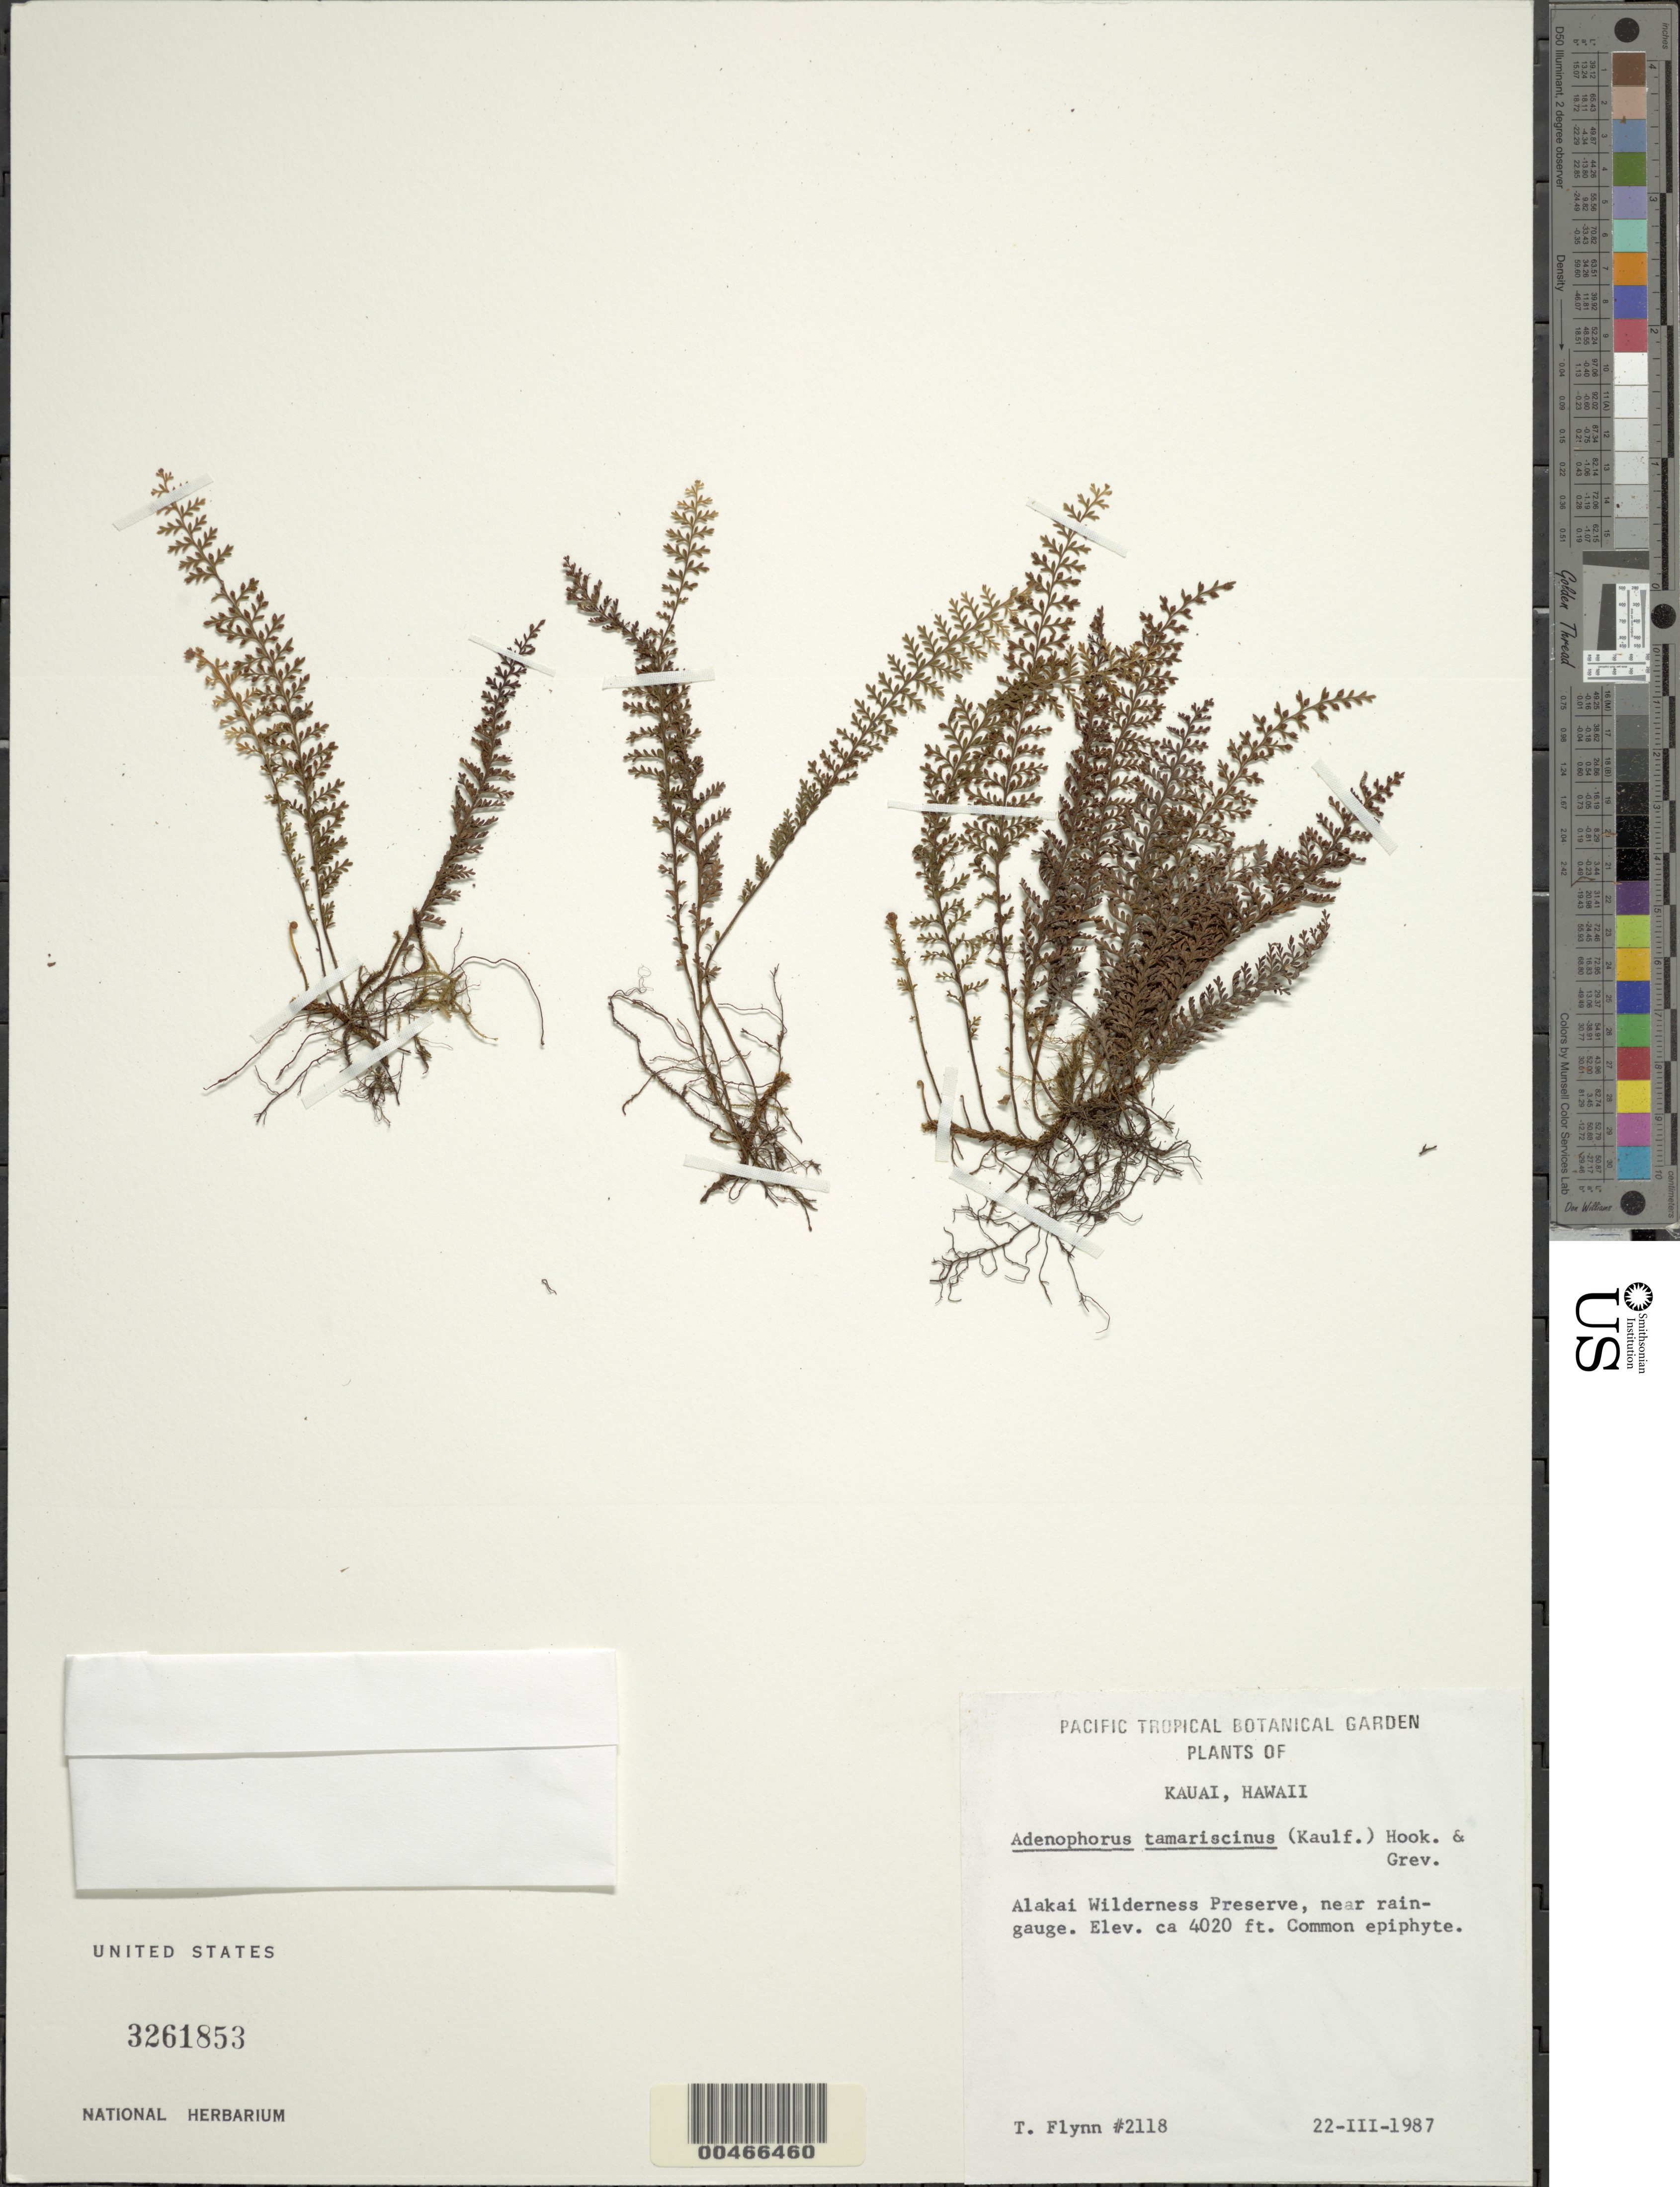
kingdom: Plantae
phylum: Tracheophyta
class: Polypodiopsida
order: Polypodiales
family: Polypodiaceae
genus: Adenophorus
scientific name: Adenophorus epigaeus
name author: (L.E. Bishop) W.H. Wagner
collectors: T. W. Flynn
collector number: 2118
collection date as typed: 22 Mar 1987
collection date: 1987-03-22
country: United States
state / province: Hawaii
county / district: Kauai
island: Kaua'i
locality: Alakai Wilderness Preserve, near rain-gauge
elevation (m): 1225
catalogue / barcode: US 3261853